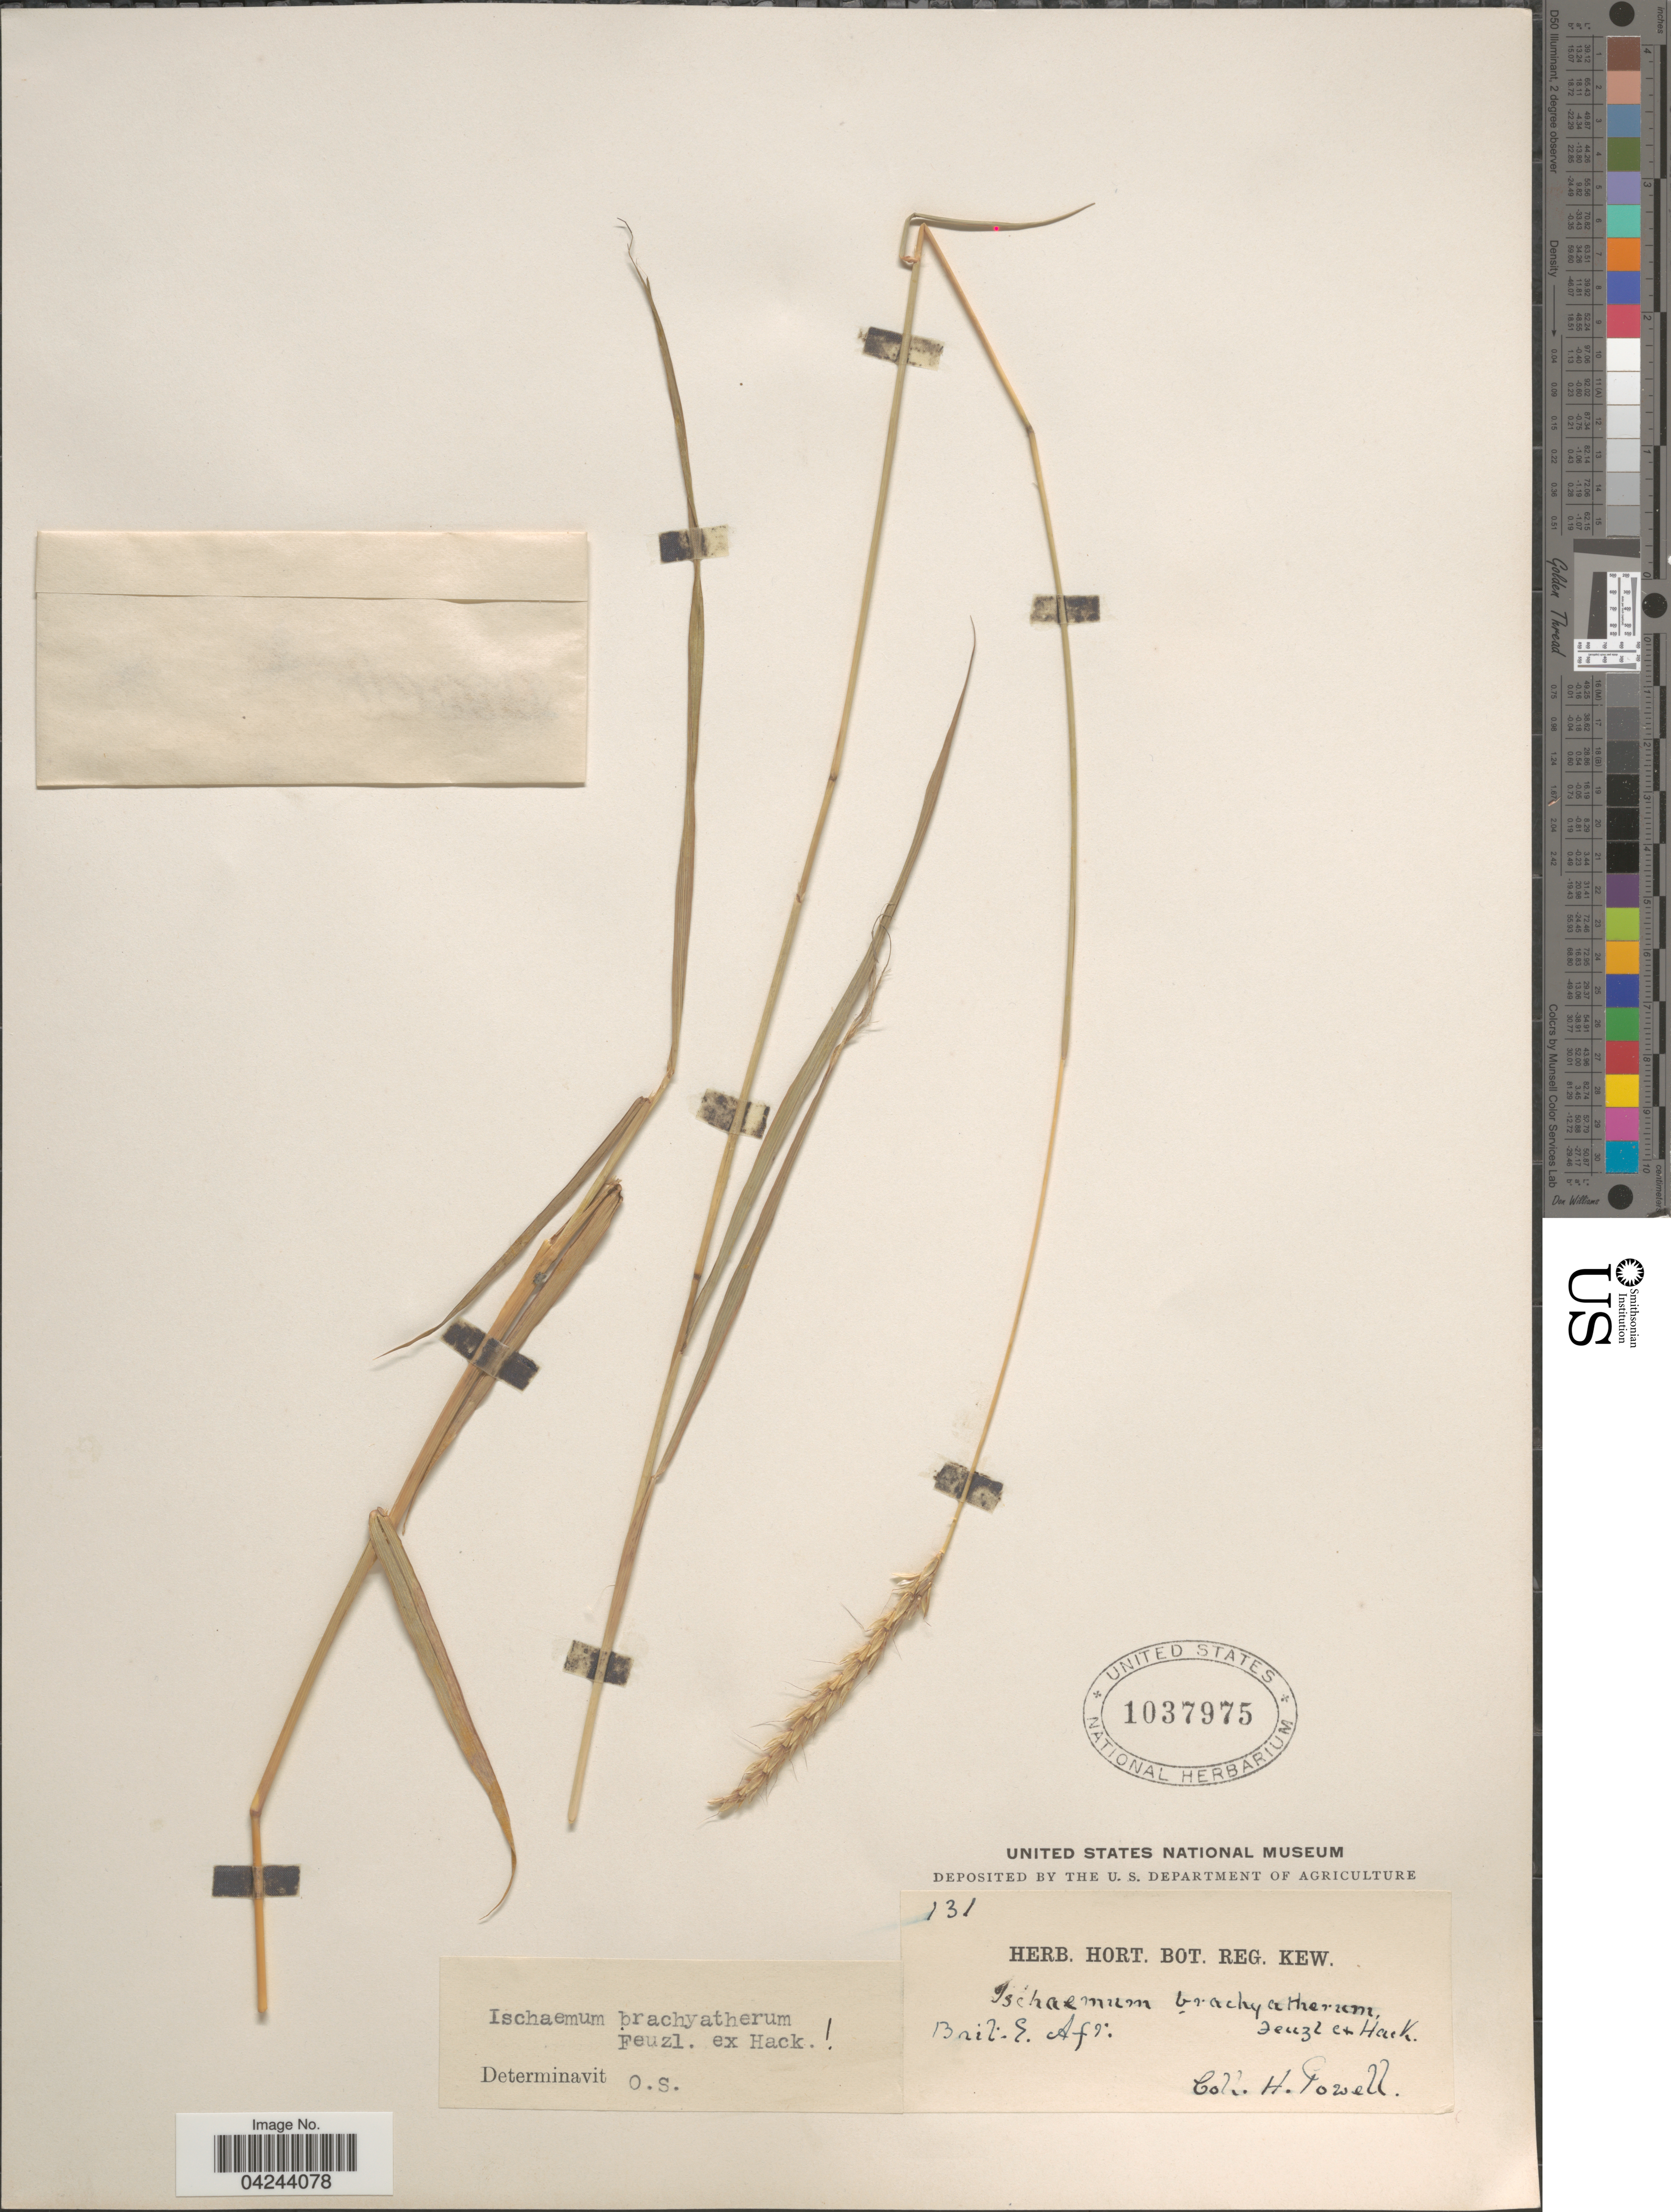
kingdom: Plantae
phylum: Tracheophyta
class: Liliopsida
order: Poales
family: Poaceae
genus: Ischaemum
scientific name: Ischaemum afrum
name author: (J.F. Gmel.) Dandy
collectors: H. Powell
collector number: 131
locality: Brit. S. Afr.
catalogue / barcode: US 1037975